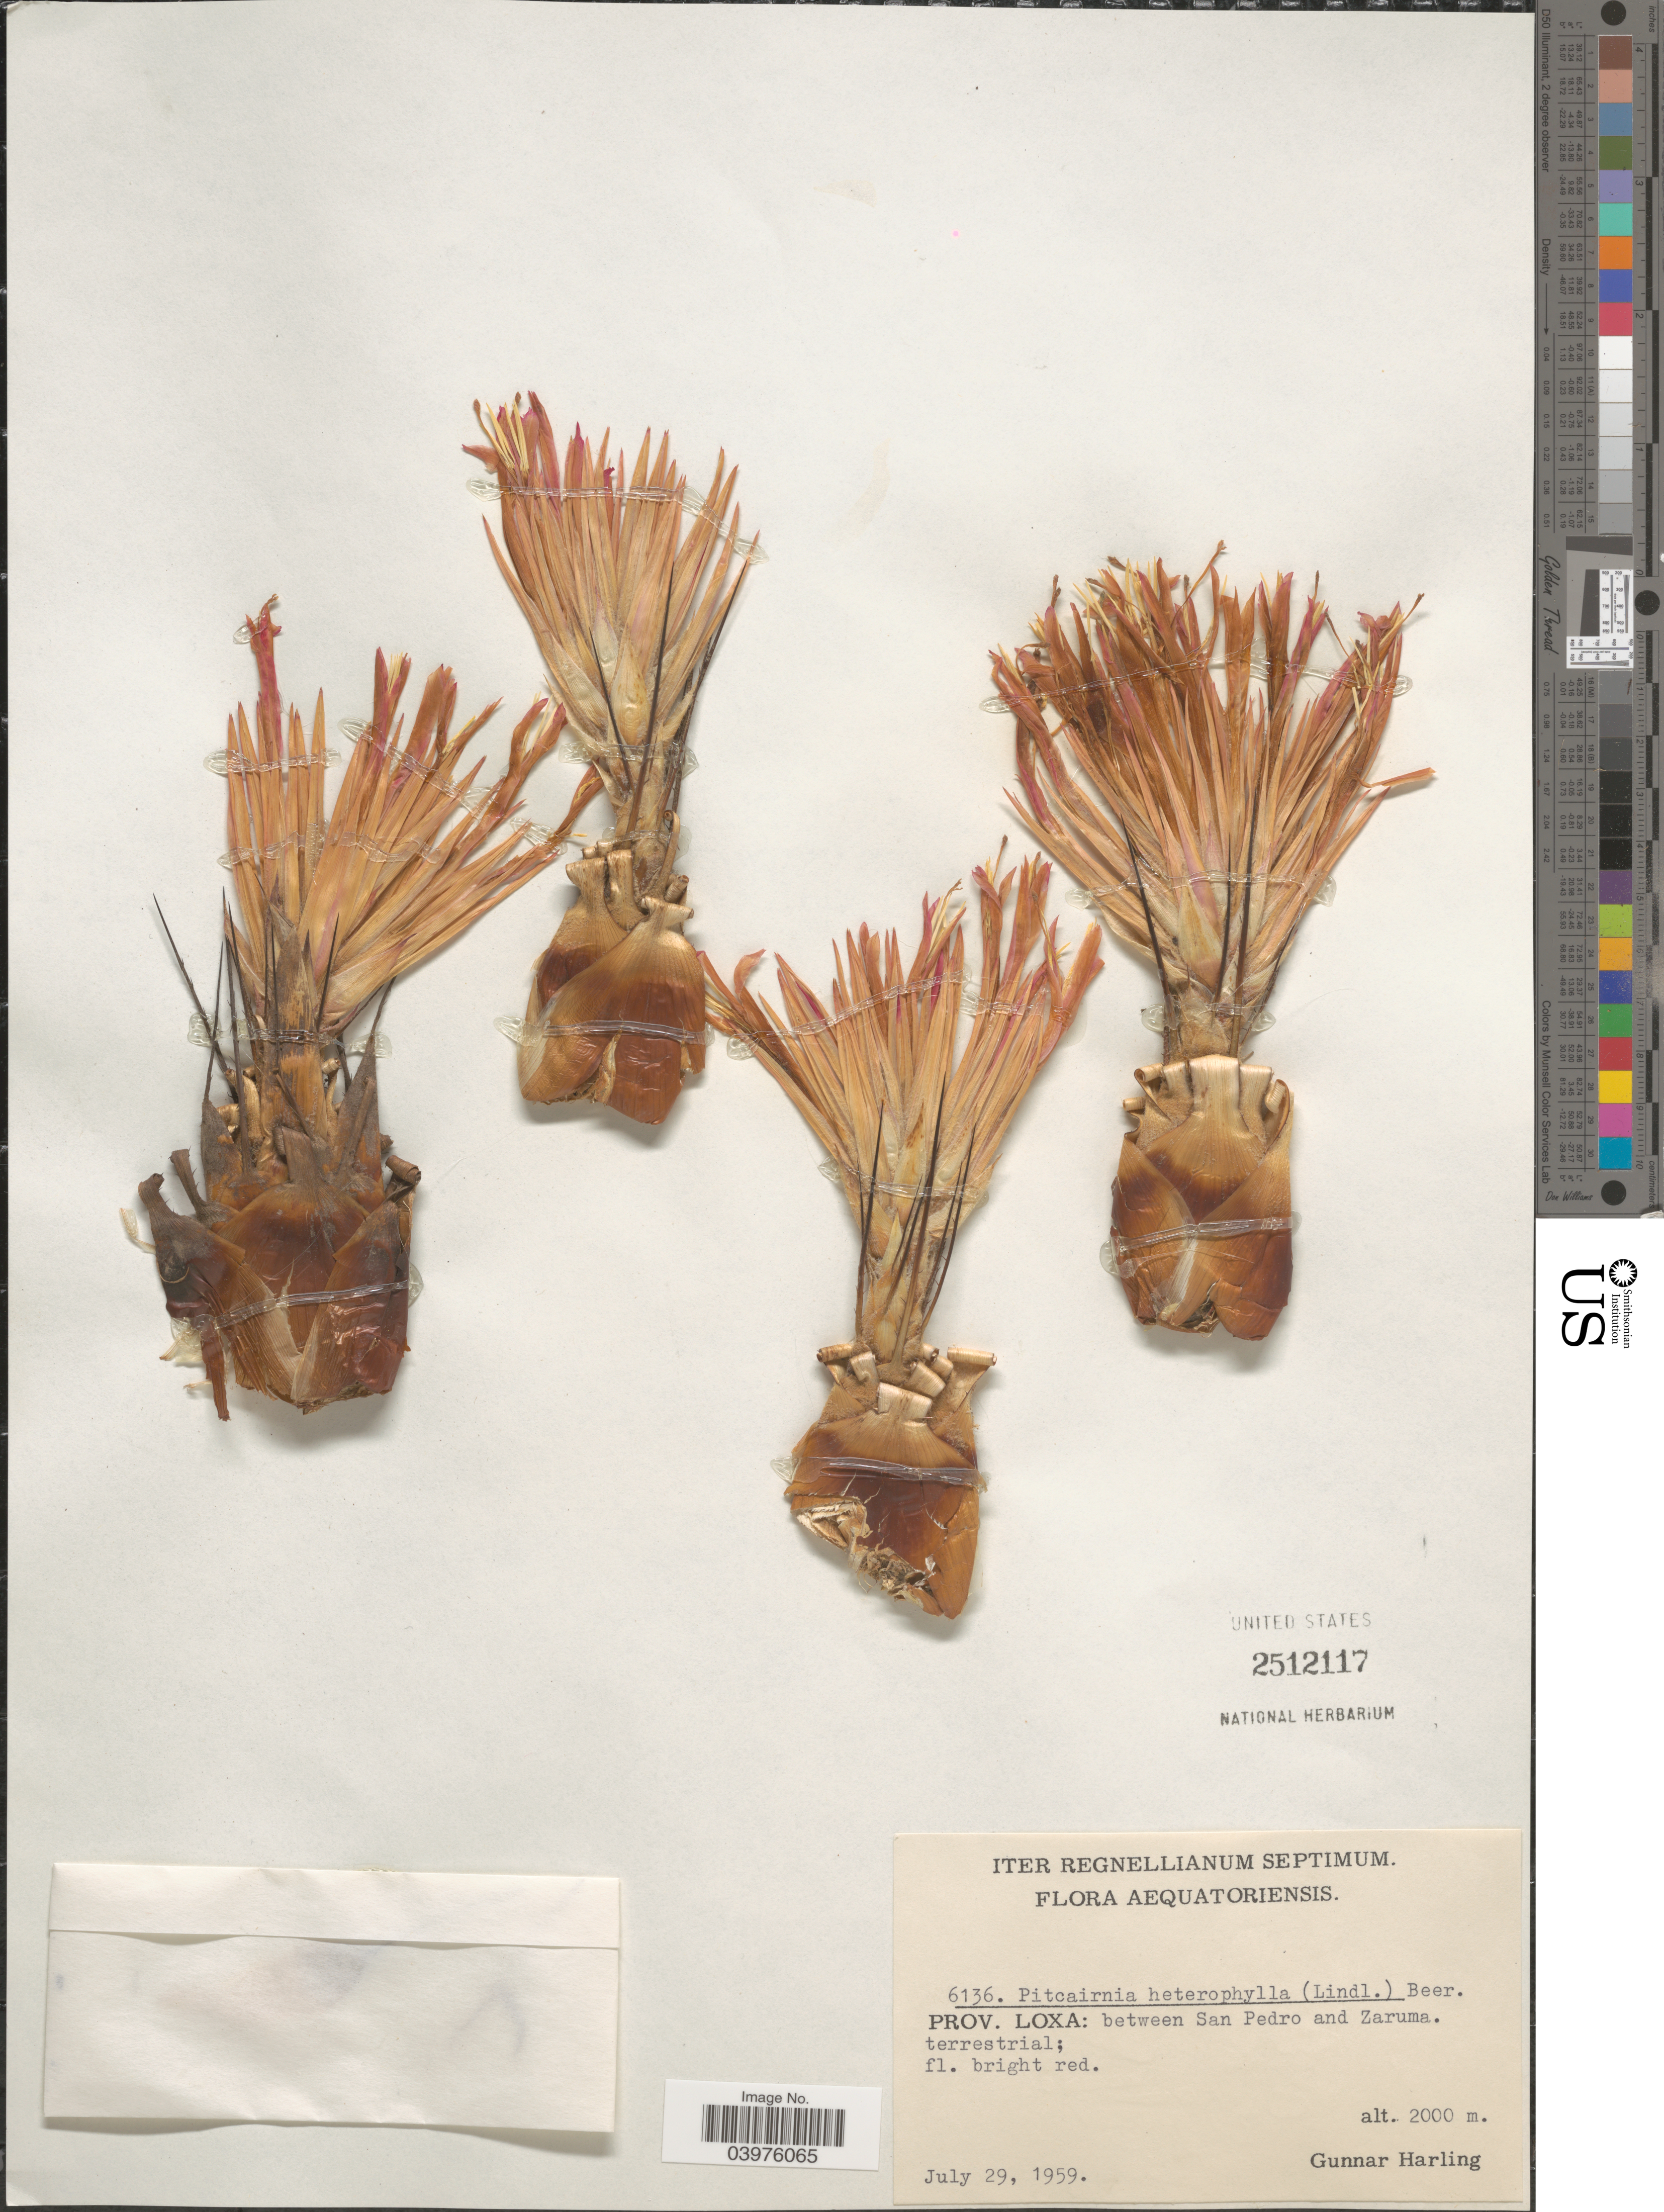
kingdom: Plantae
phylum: Tracheophyta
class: Liliopsida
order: Poales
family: Bromeliaceae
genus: Pitcairnia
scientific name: Pitcairnia heterophylla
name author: (Lindl.) Beer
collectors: G. Harling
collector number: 6136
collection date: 1959-07-29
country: Ecuador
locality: Prov. Loxa: between San Pedro and Zaruma.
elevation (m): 2000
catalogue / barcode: US 2512117